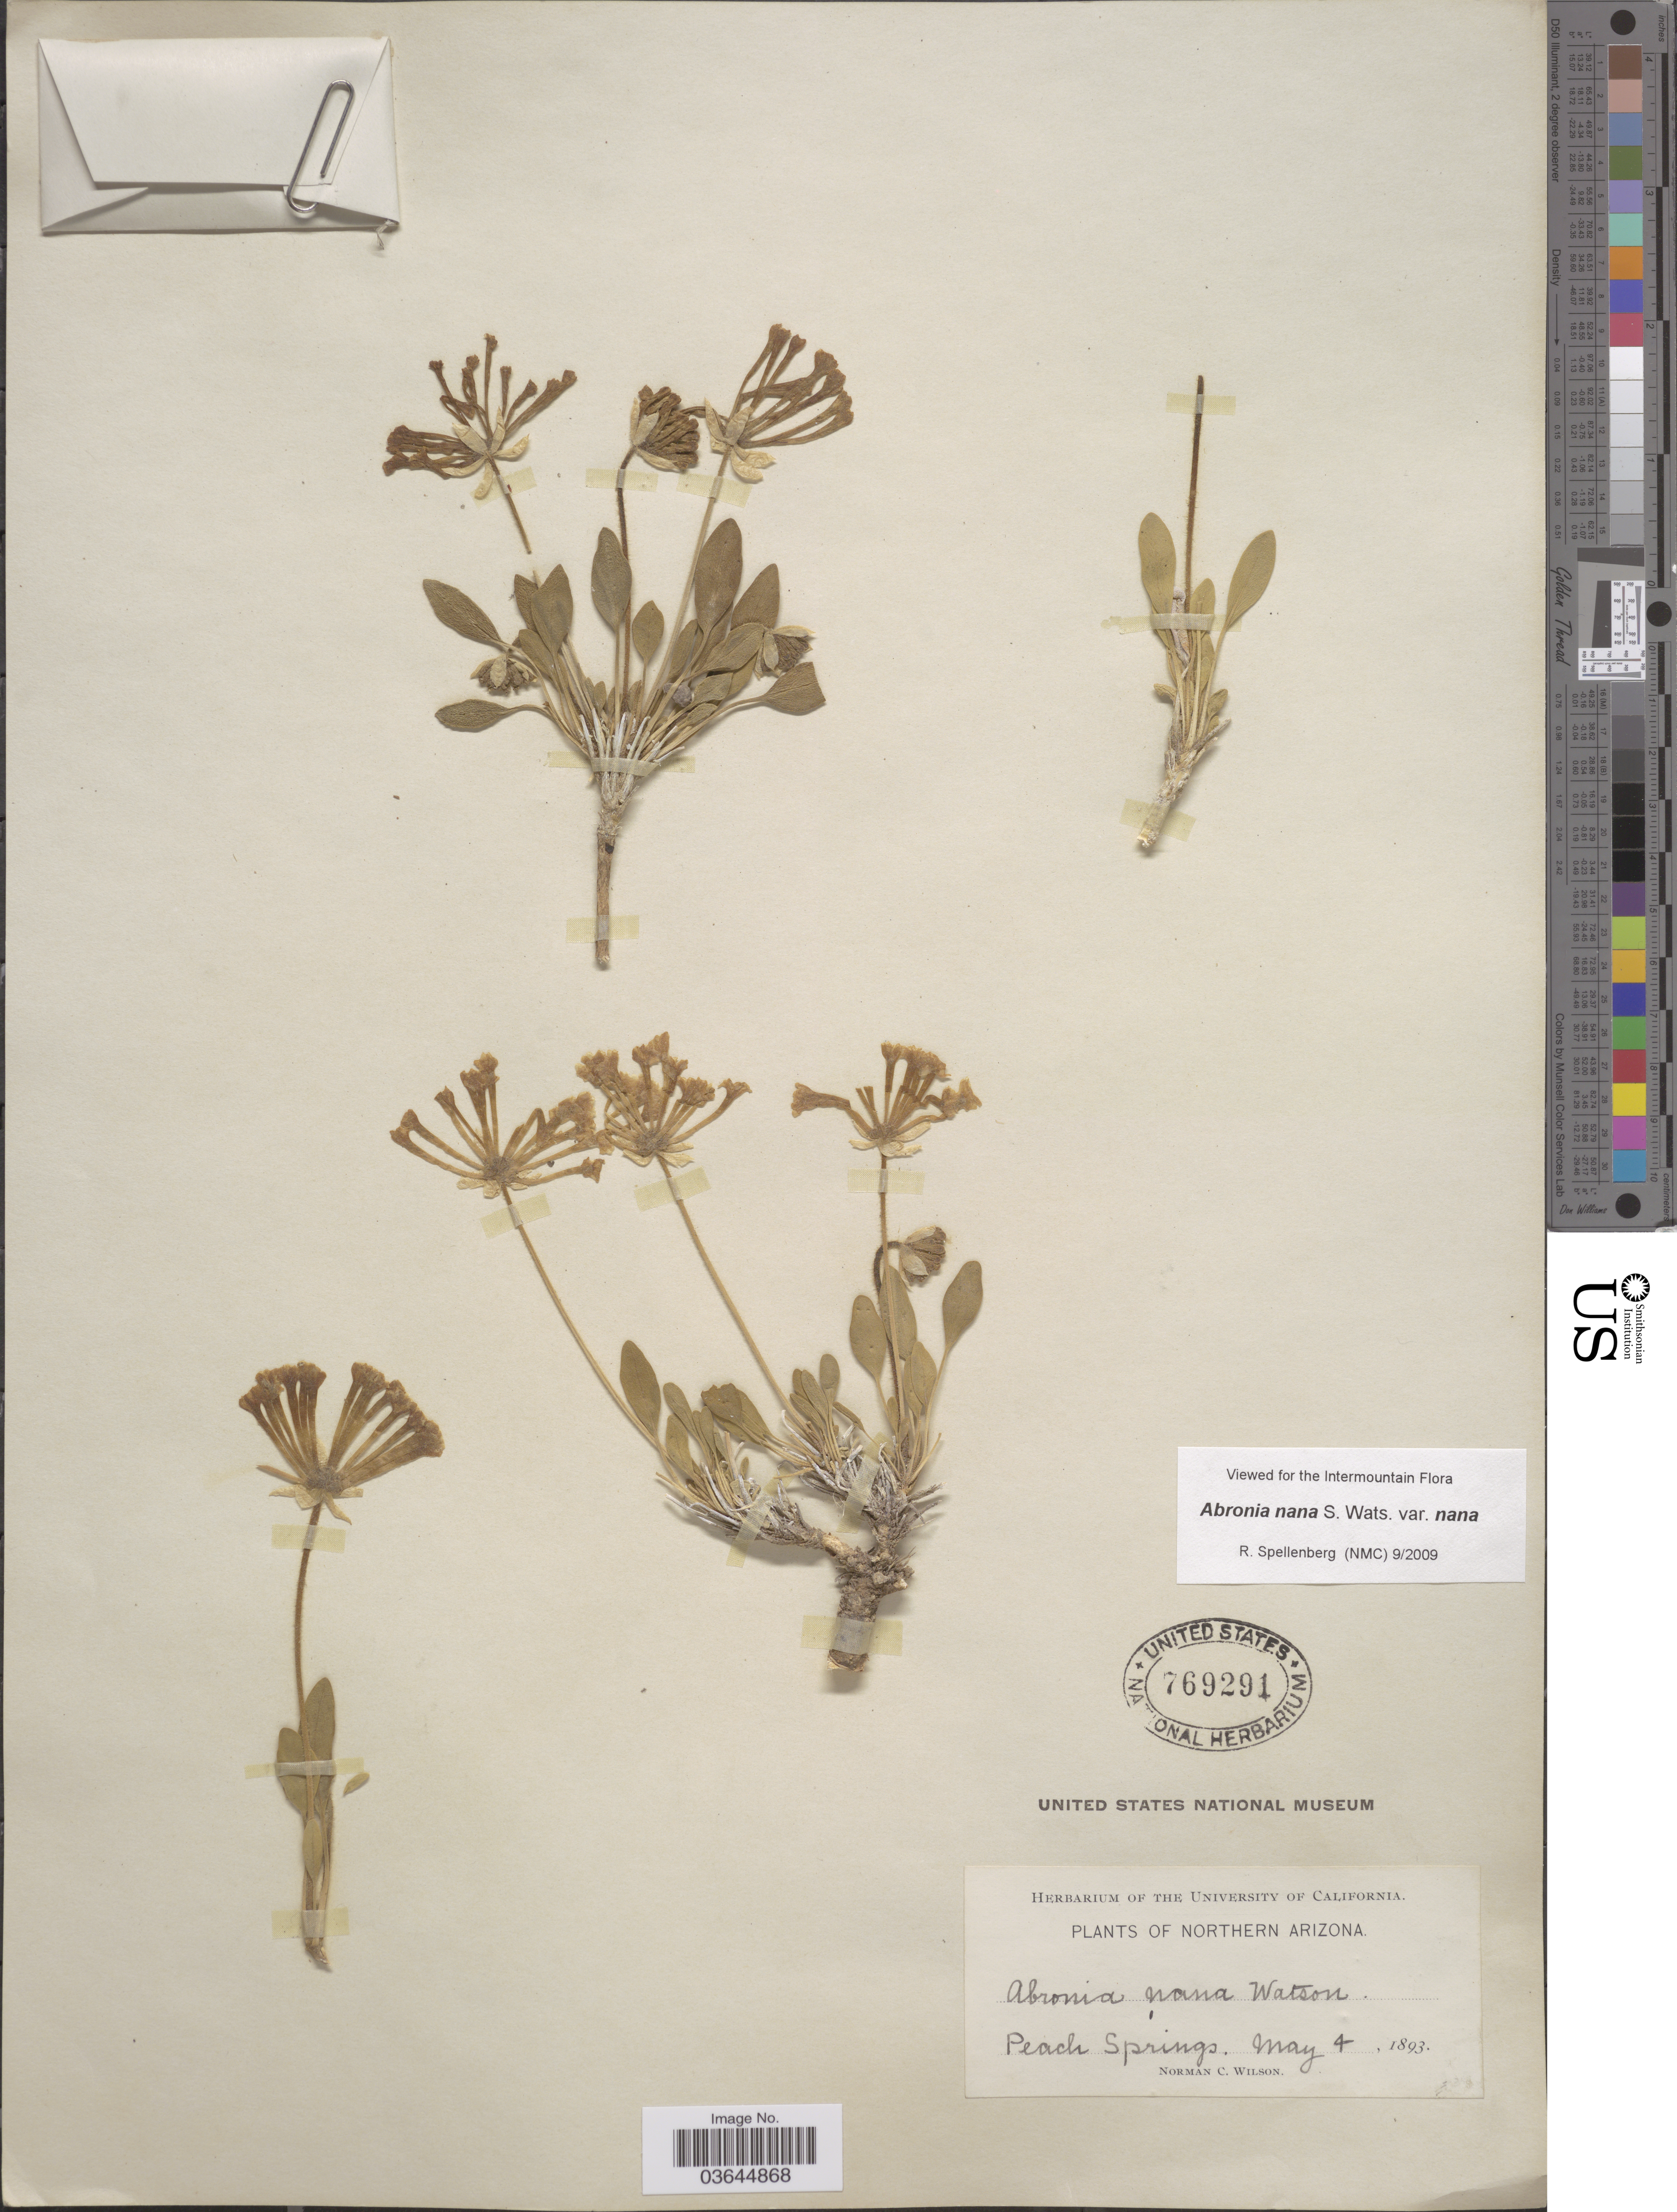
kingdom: Plantae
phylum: Tracheophyta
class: Magnoliopsida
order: Caryophyllales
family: Nyctaginaceae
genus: Abronia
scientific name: Abronia nana var. nana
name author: S. Watson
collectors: N. C. Wilson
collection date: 1893-05-04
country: United States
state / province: Arizona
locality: Northern Arizona. Peach Springs.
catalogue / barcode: US 769291